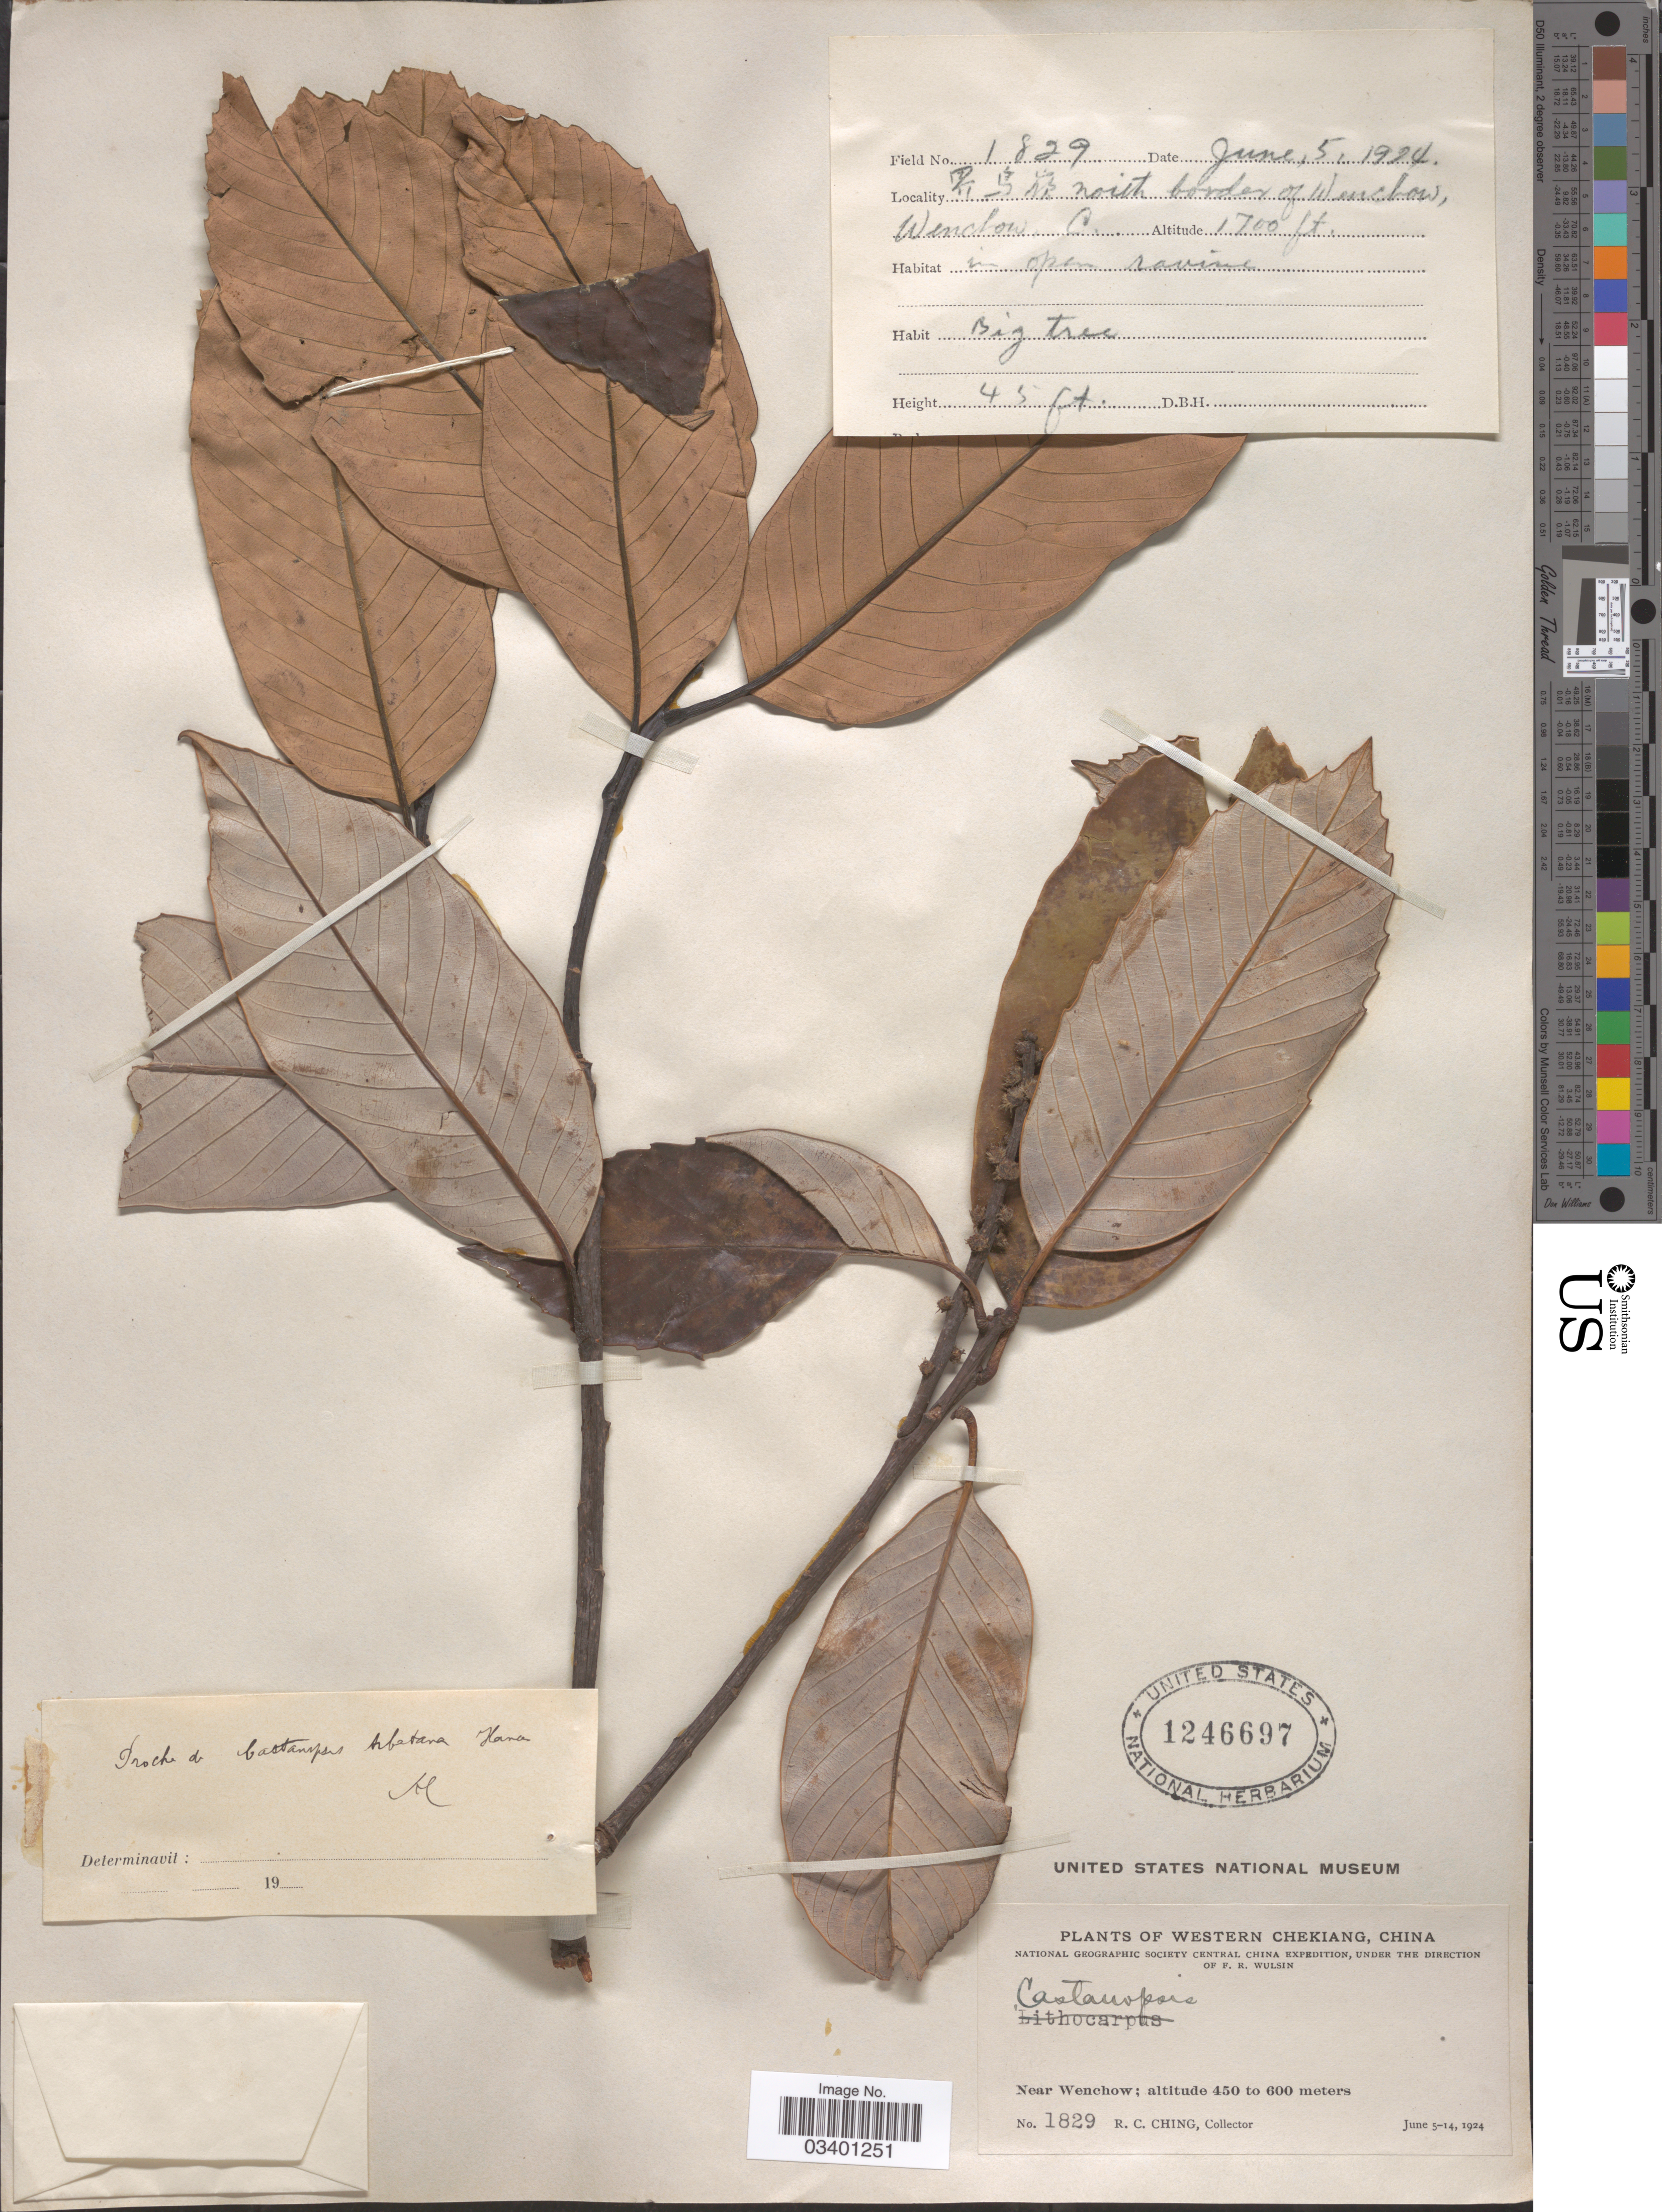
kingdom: Plantae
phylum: Tracheophyta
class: Magnoliopsida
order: Fagales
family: Fagaceae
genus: Castanopsis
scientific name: Castanopsis tibetana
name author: Hance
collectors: R. C. Ching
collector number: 1829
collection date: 1924-06-05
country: China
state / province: Zhejiang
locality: Near Wenchow. Moist border of Wenchow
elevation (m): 518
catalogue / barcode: US 1246697